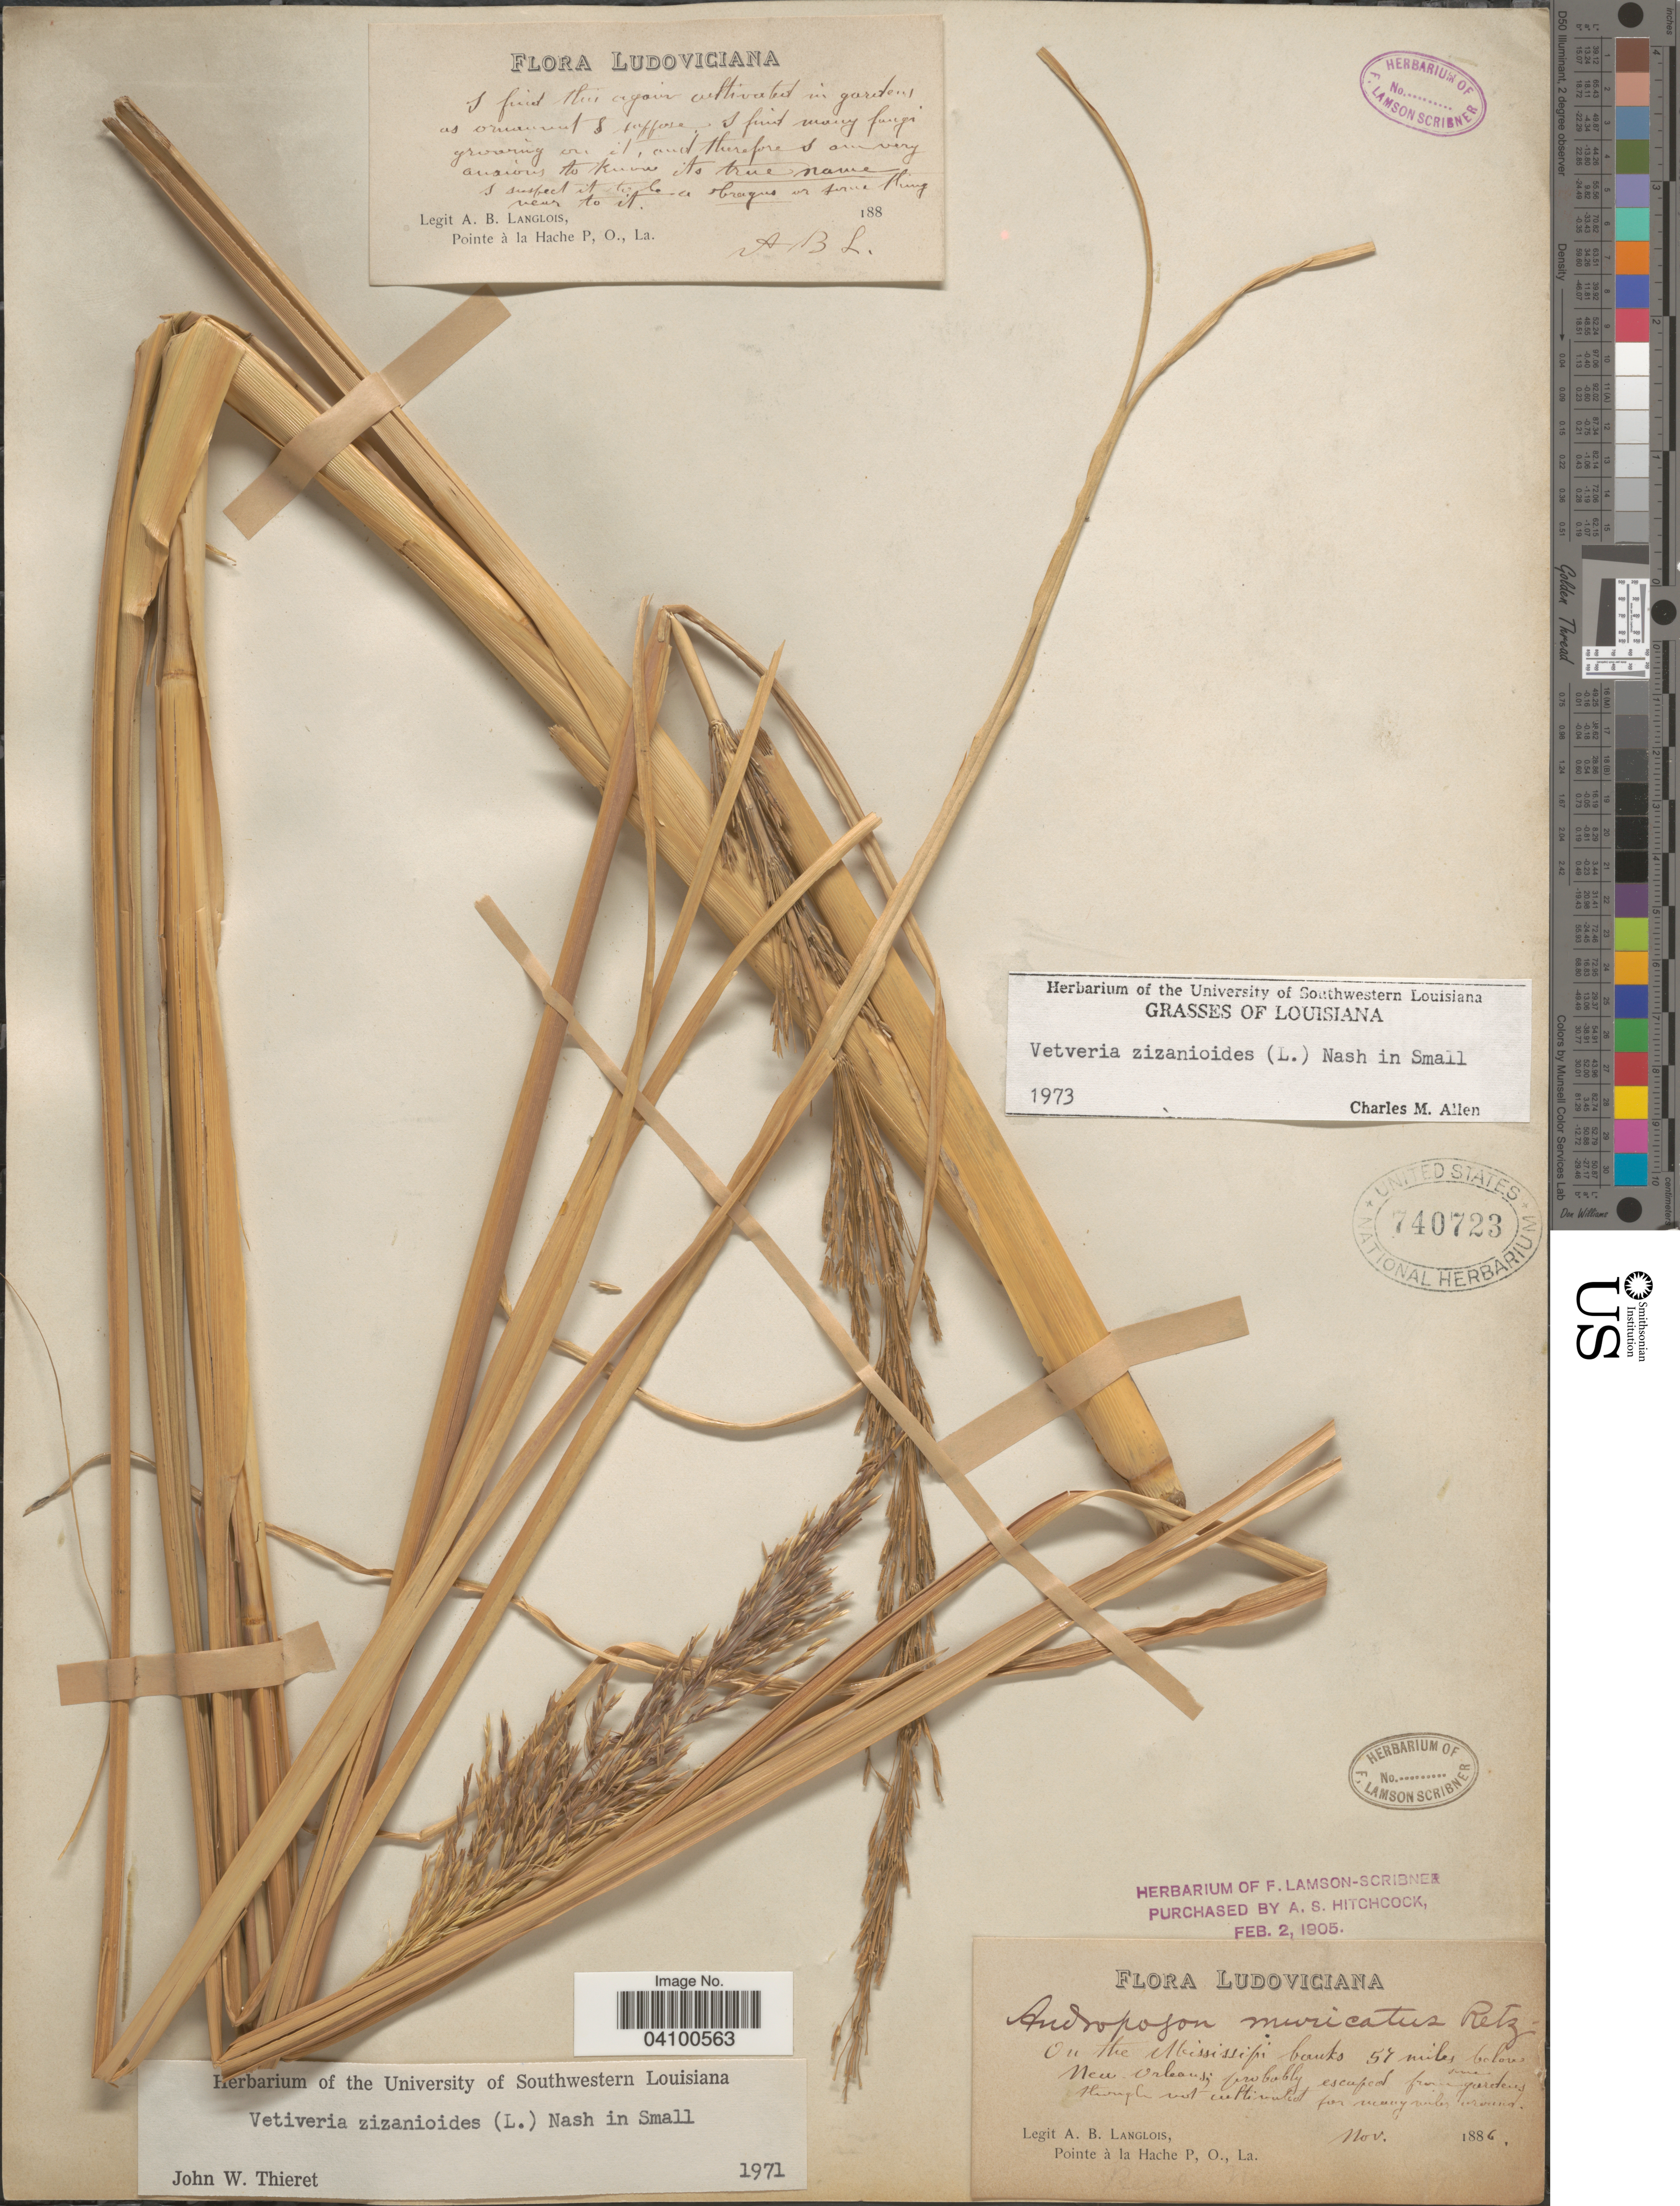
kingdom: Plantae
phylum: Tracheophyta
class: Liliopsida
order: Poales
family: Poaceae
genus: Chrysopogon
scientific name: Chrysopogon zizanioides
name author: (L.) Roberty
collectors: A. Langlois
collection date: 1886-11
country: United States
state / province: Louisiana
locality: Ludoviciana. On the Mississippi banks 57 miles below New-Orleans.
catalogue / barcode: US 740723